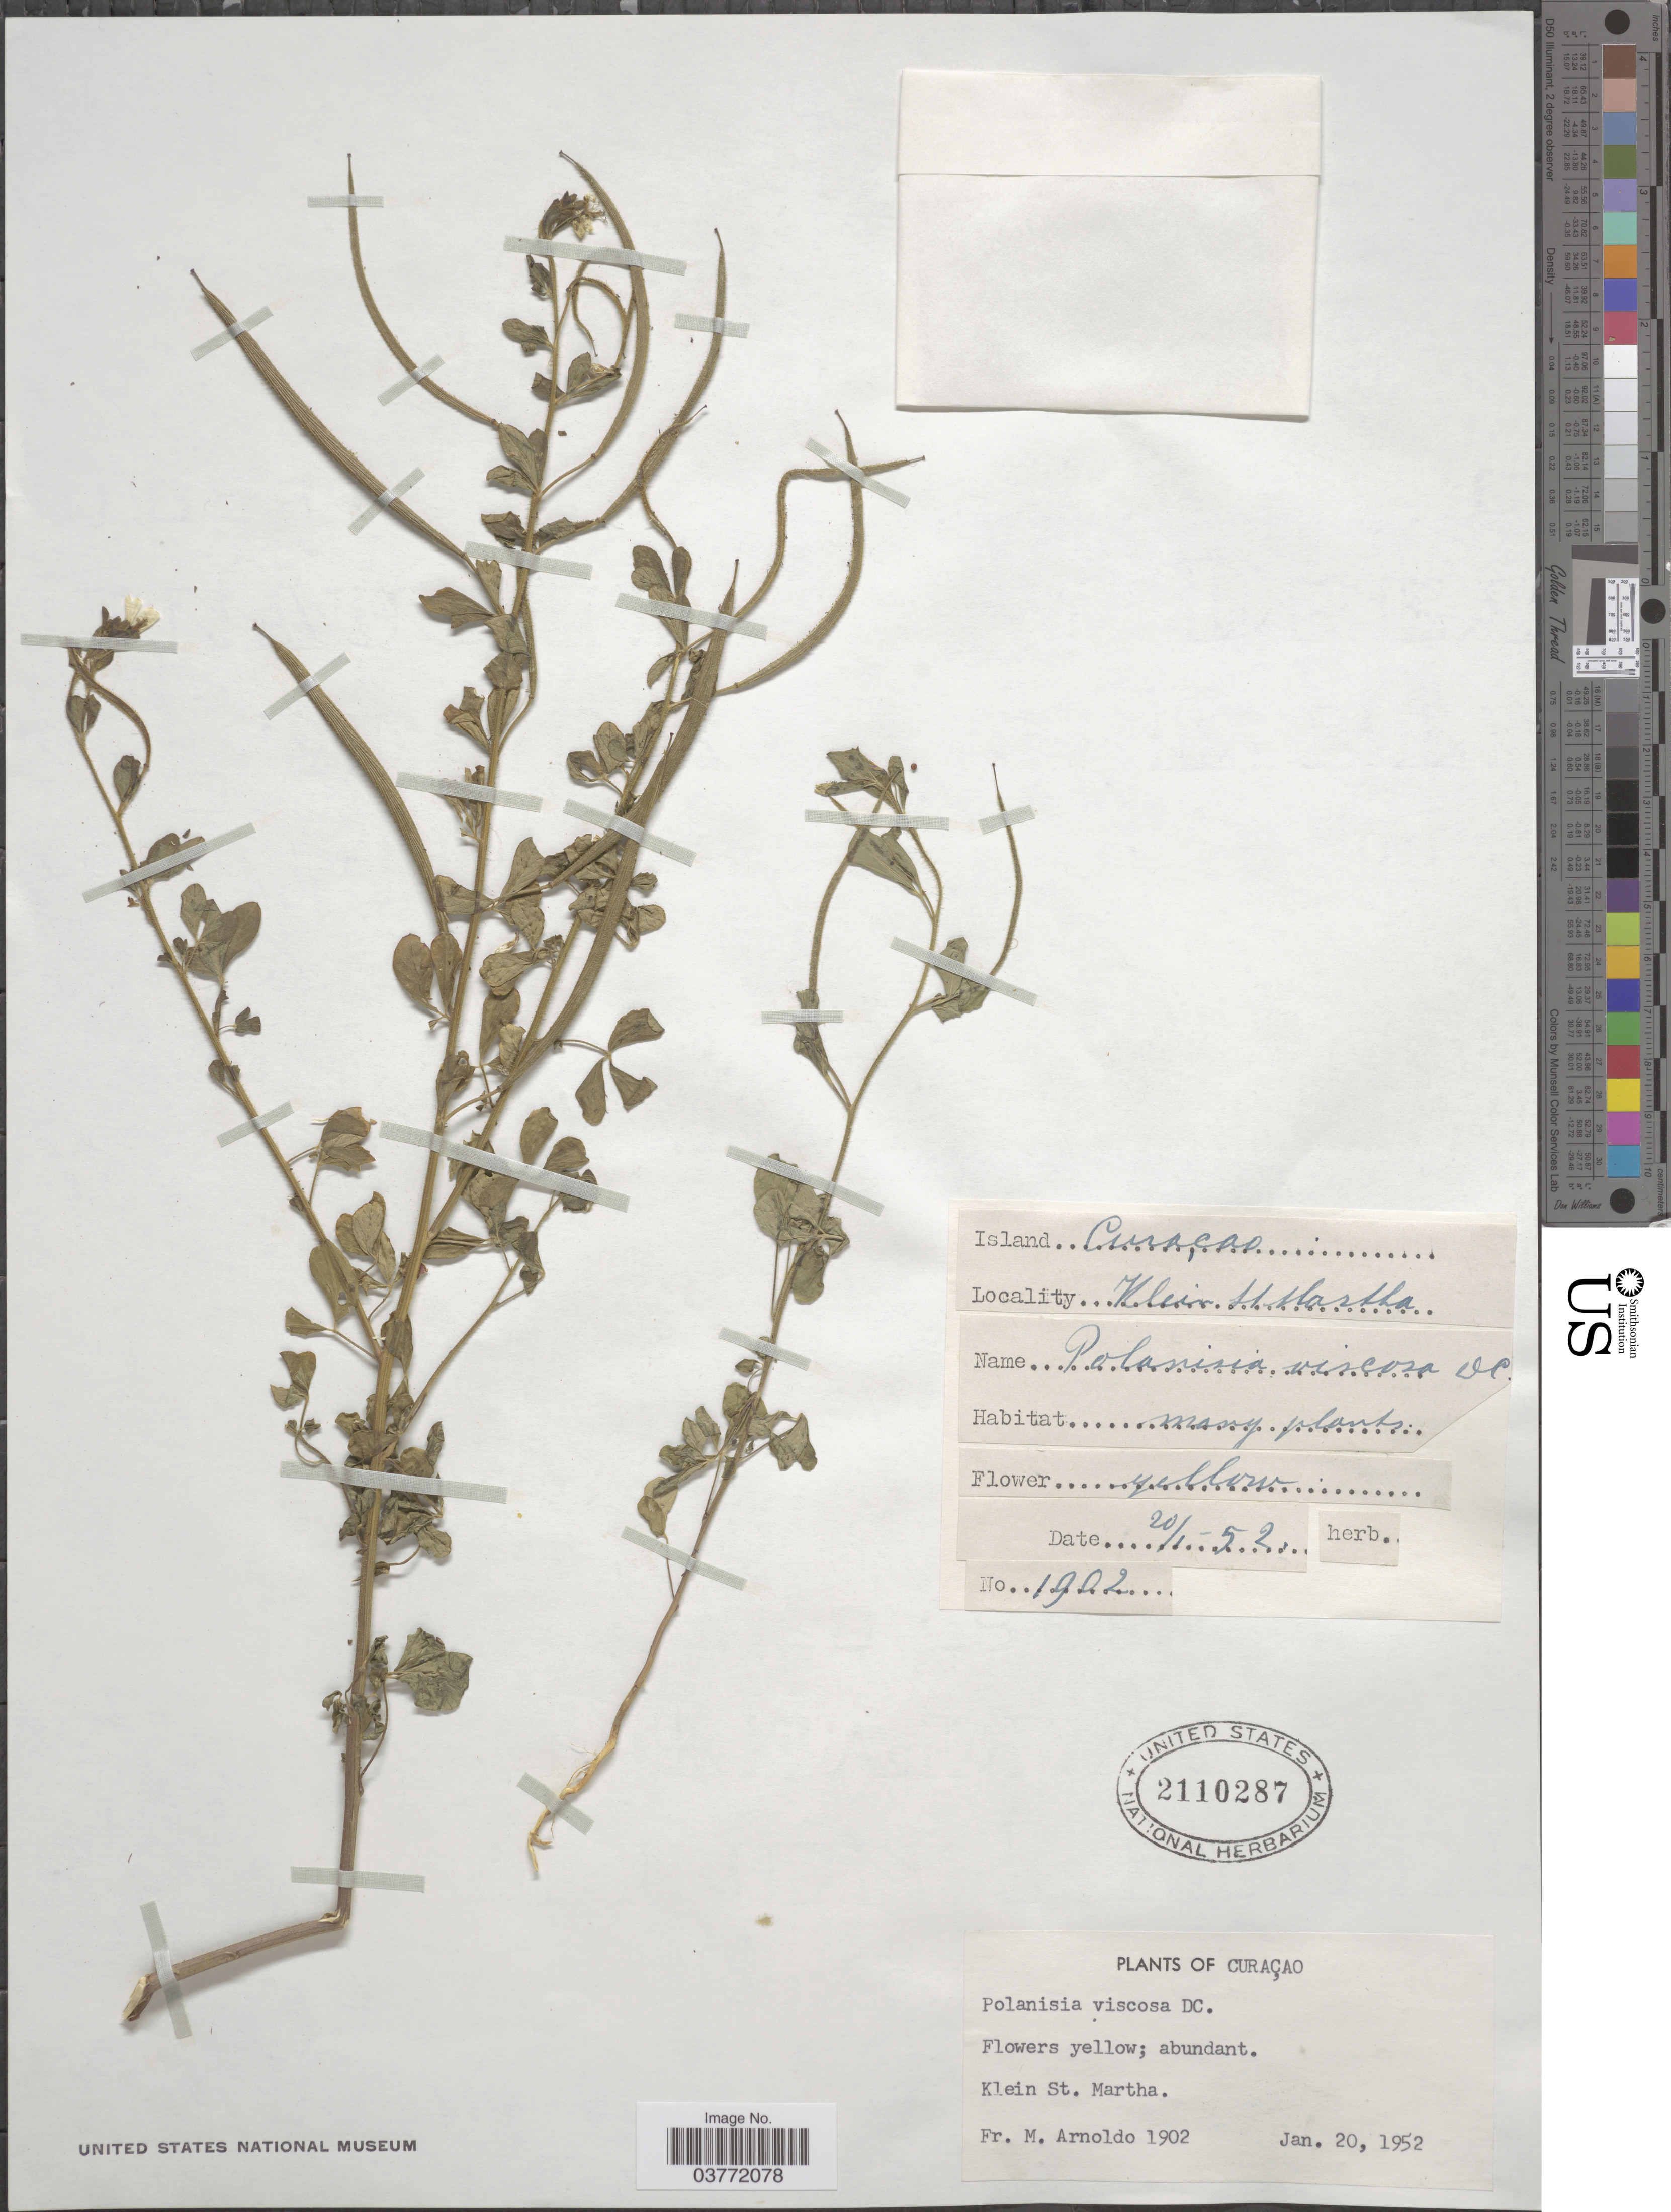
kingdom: Plantae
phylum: Tracheophyta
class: Magnoliopsida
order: Brassicales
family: Cleomaceae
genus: Arivela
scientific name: Arivela viscosa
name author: (L.) Raf.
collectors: N. Arnoldo-Broeders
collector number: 1902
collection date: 1952-01-20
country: Curaçao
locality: Klein St. Martha.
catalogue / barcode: US 2110287